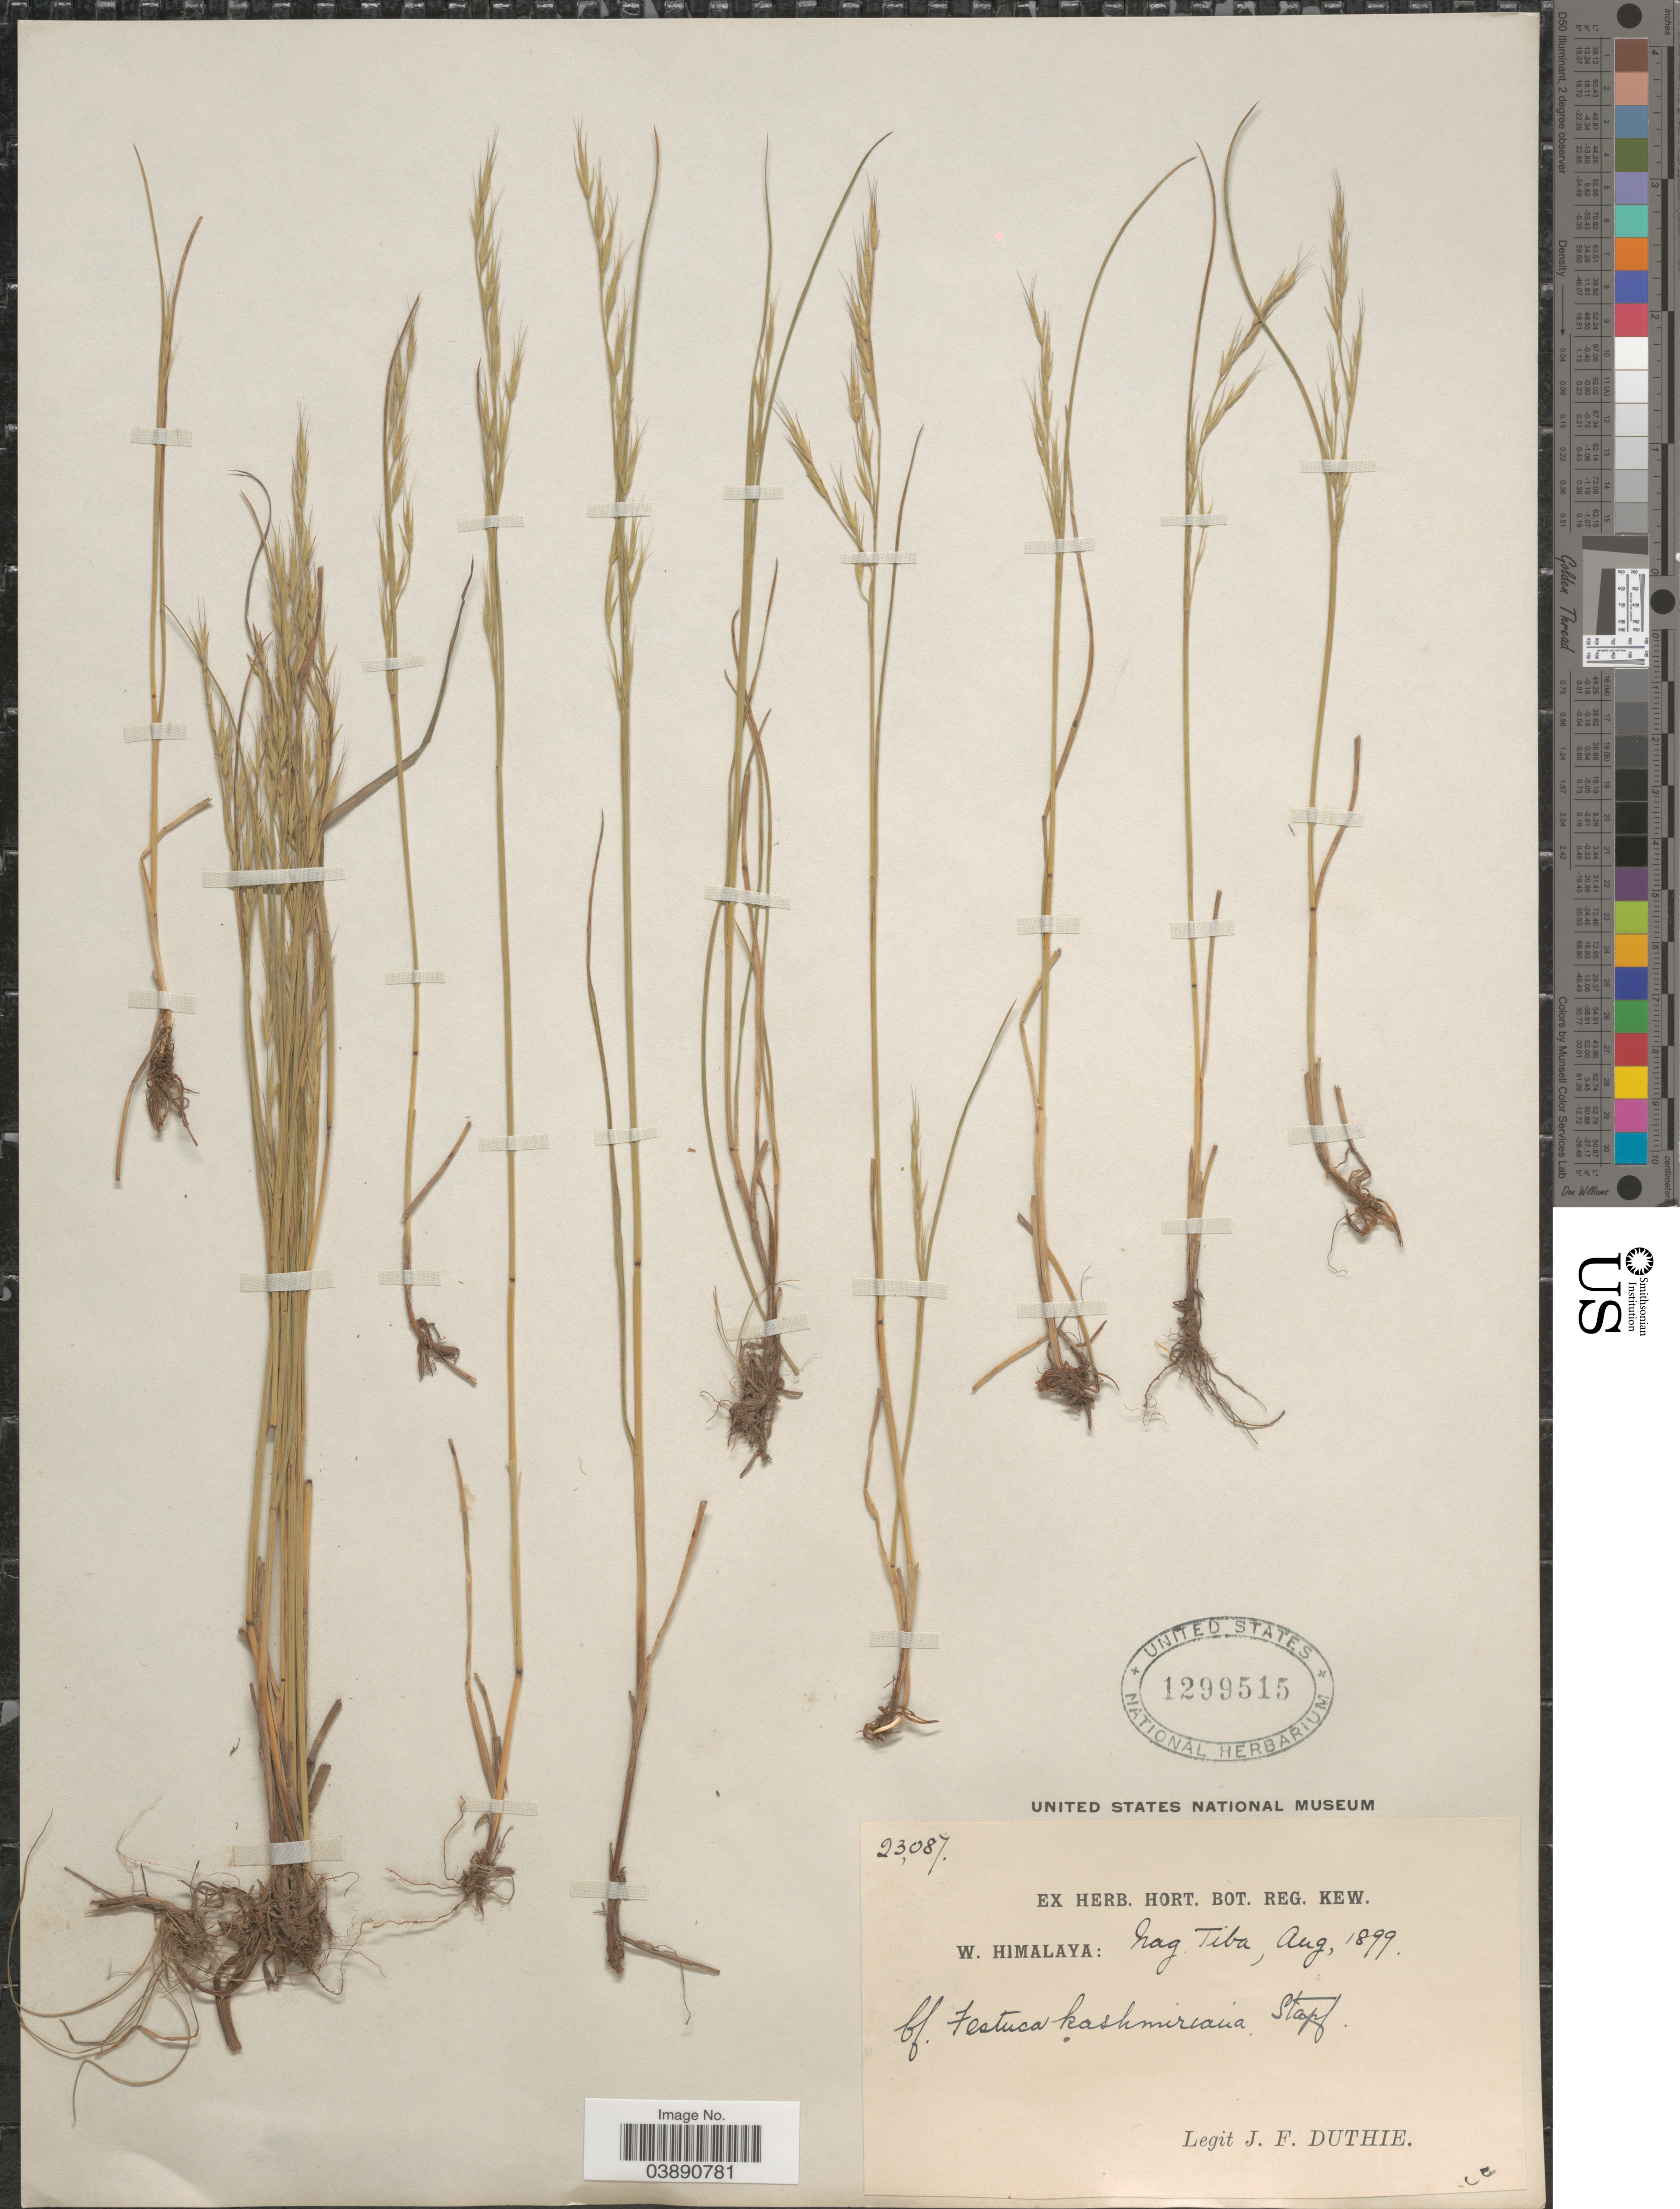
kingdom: Plantae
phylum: Tracheophyta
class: Liliopsida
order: Poales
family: Poaceae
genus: Festuca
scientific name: Festuca kashmiriana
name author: Stapf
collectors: J. F. Duthie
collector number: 23087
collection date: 1899-08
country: Japan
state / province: Tiba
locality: W. Himalaya: Nag Tiba.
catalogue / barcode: US 1299515